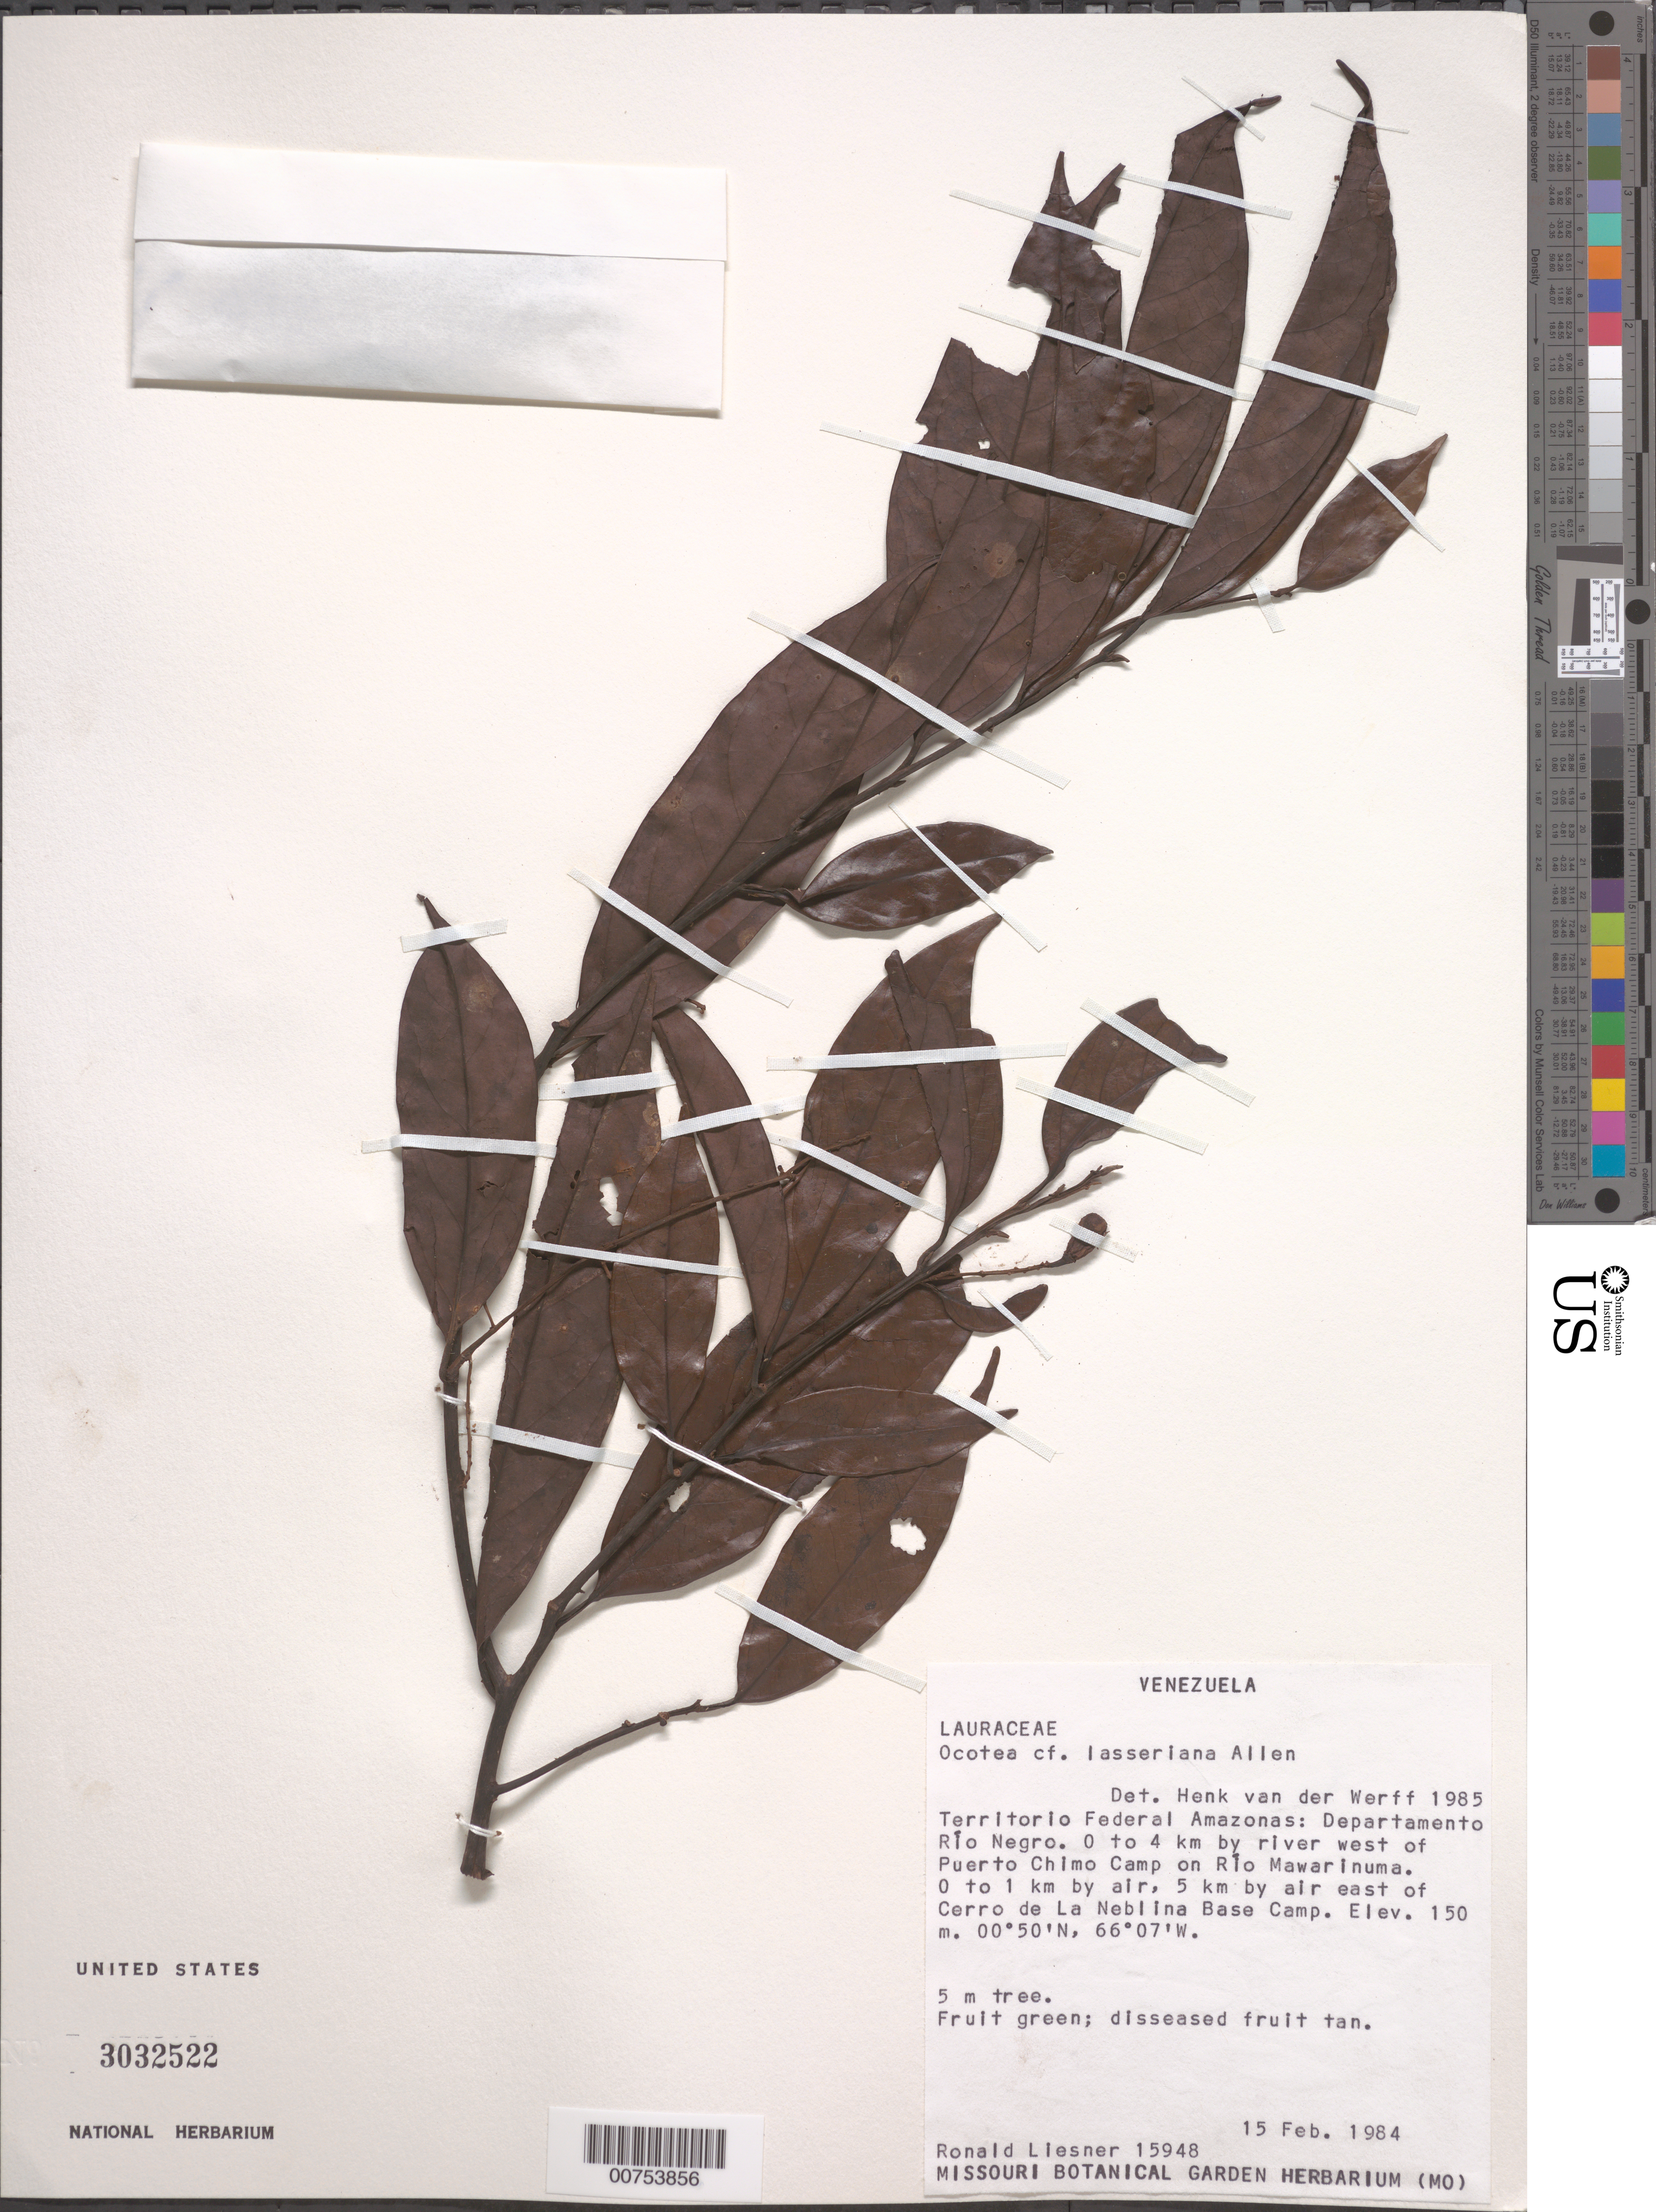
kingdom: Plantae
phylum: Tracheophyta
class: Magnoliopsida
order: Laurales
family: Lauraceae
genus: Ocotea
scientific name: Ocotea lasseriana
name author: C.K. Allen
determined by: van der Werff, H., (MO), Missouri Botanical Garden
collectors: R. L. Liesner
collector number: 15948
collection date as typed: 15-Feb-84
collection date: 1984-02-15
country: Venezuela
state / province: Amazonas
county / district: Río Negro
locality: Río Mawarinuma, 0-4 km by river W of Puerto Chimo Camp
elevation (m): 150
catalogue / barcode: US 3032522